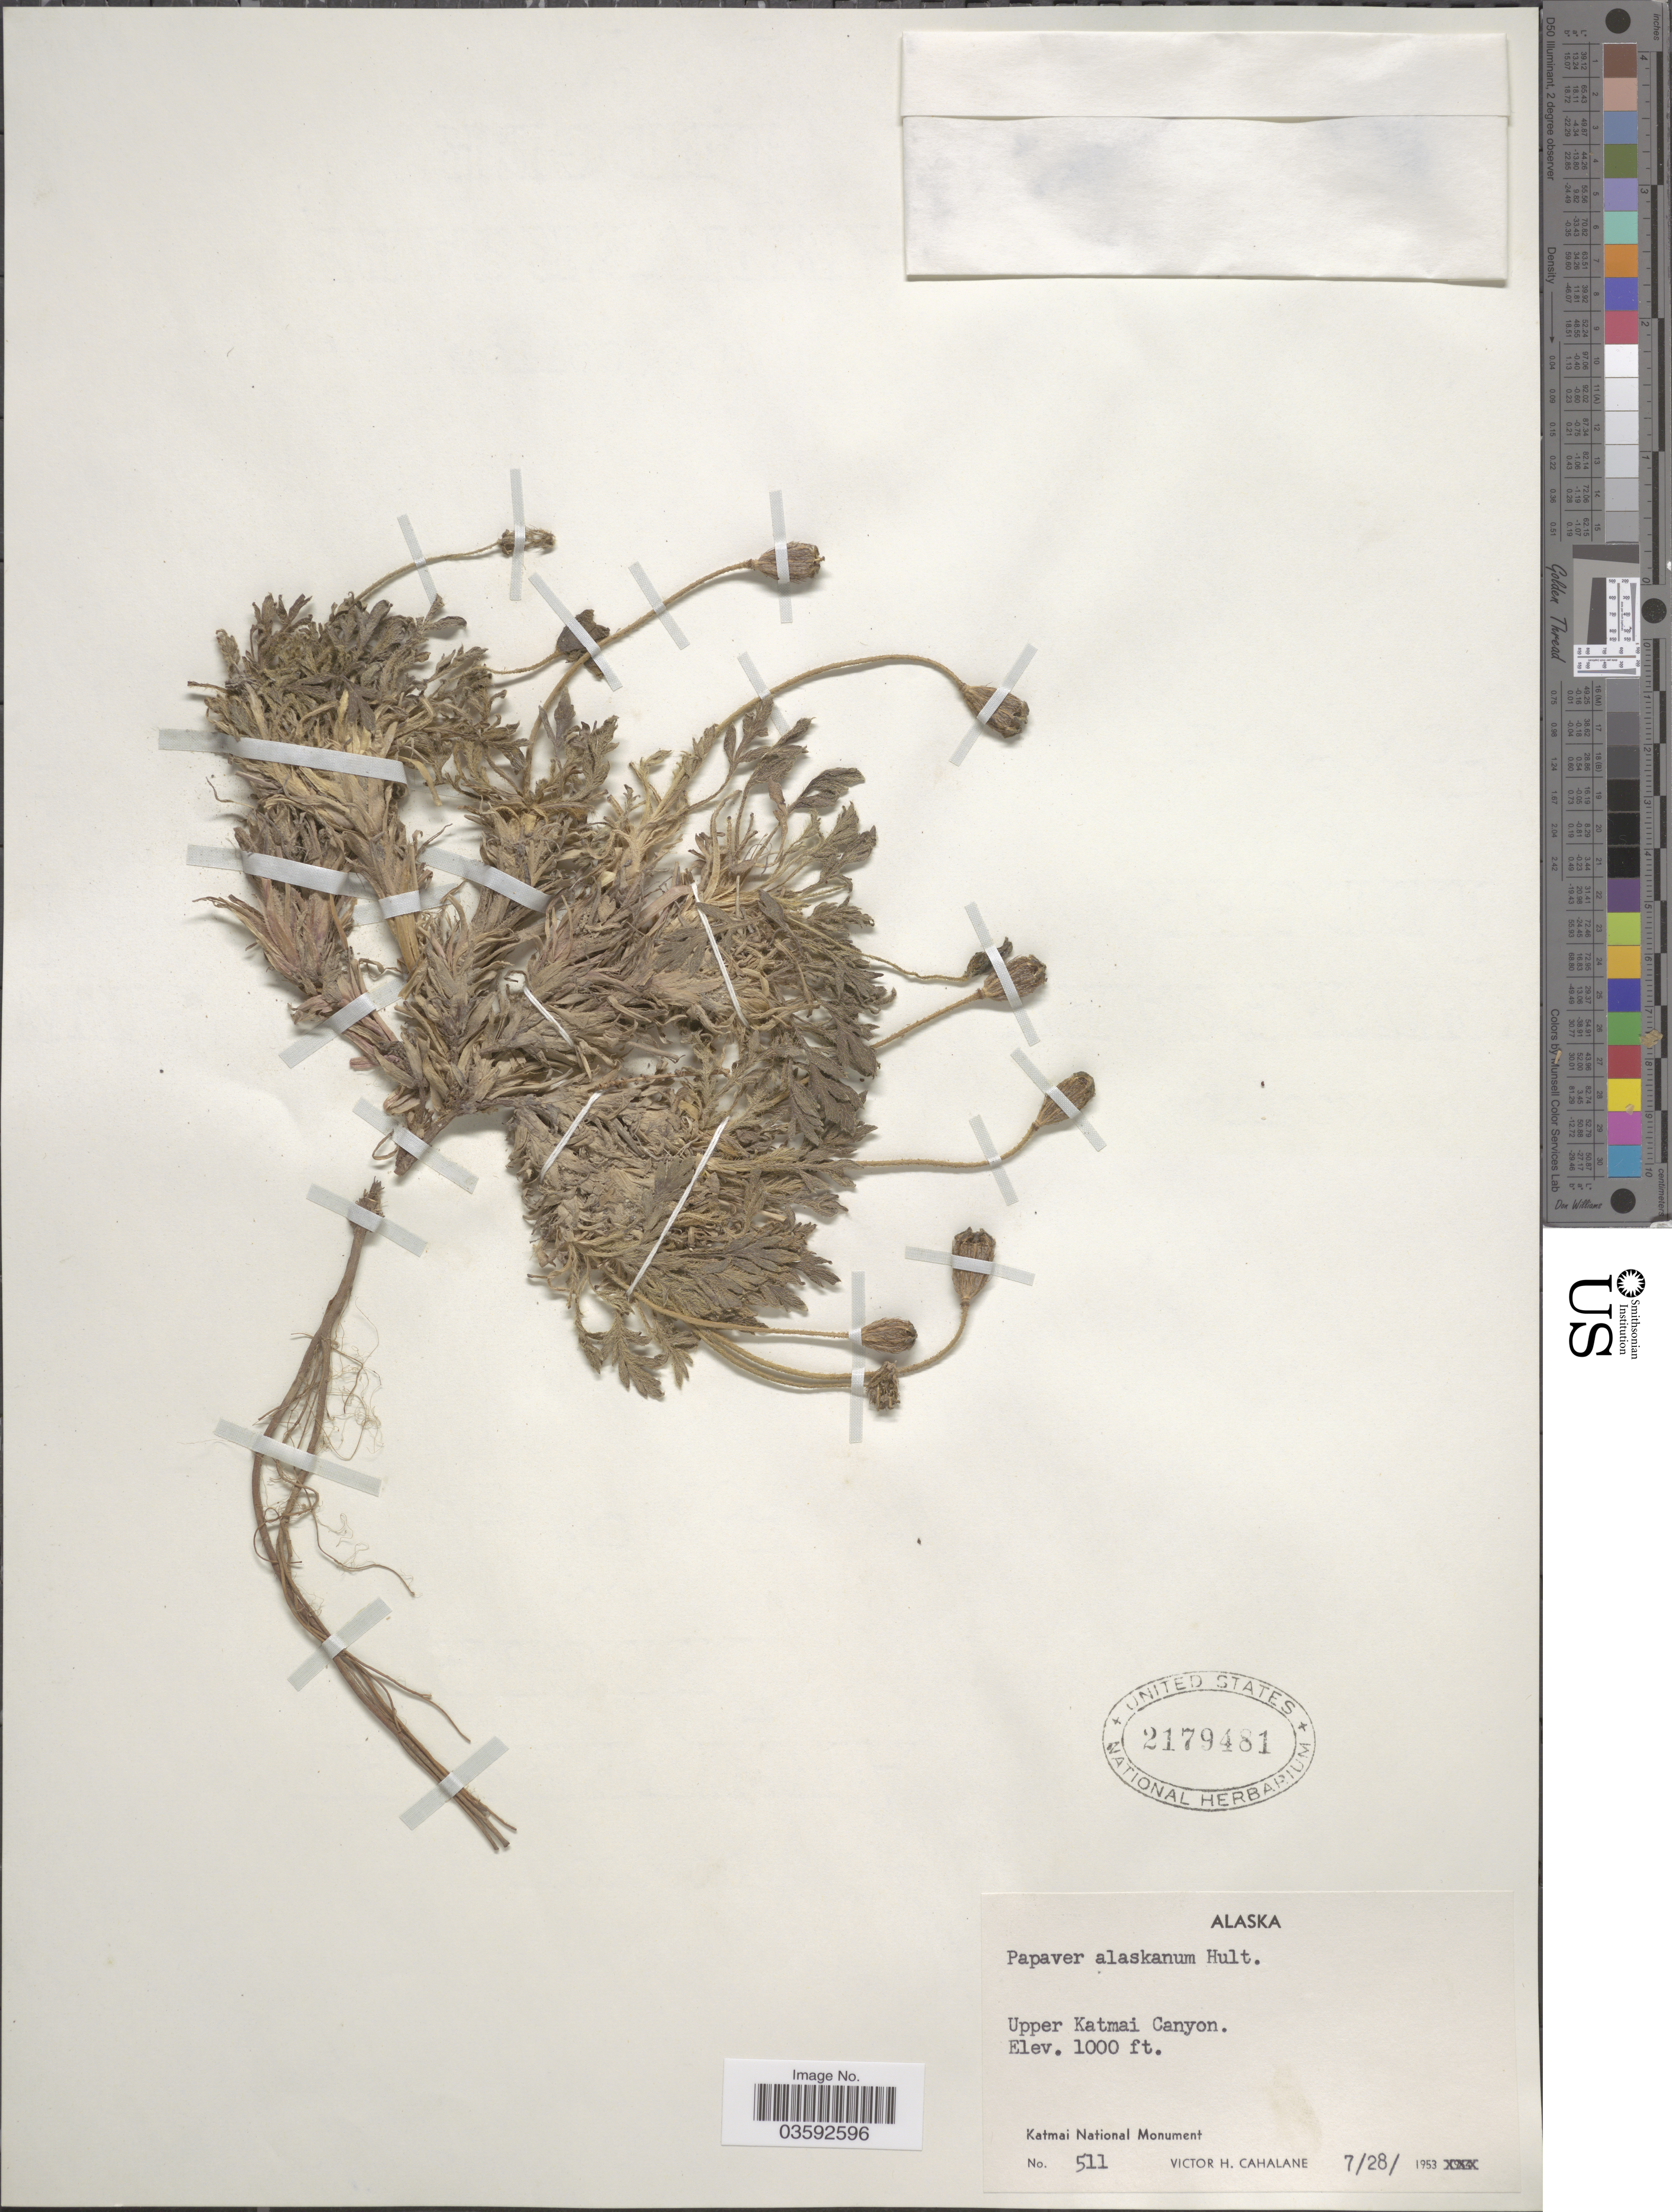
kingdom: Plantae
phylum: Tracheophyta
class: Magnoliopsida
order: Ranunculales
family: Papaveraceae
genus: Papaver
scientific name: Papaver alaskanum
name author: Hultén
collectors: V. Cahalane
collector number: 511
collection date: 1953-07-28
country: United States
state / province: Alaska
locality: Upper Katmai Canyon. Katmai National Monument.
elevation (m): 305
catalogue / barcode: US 2179481